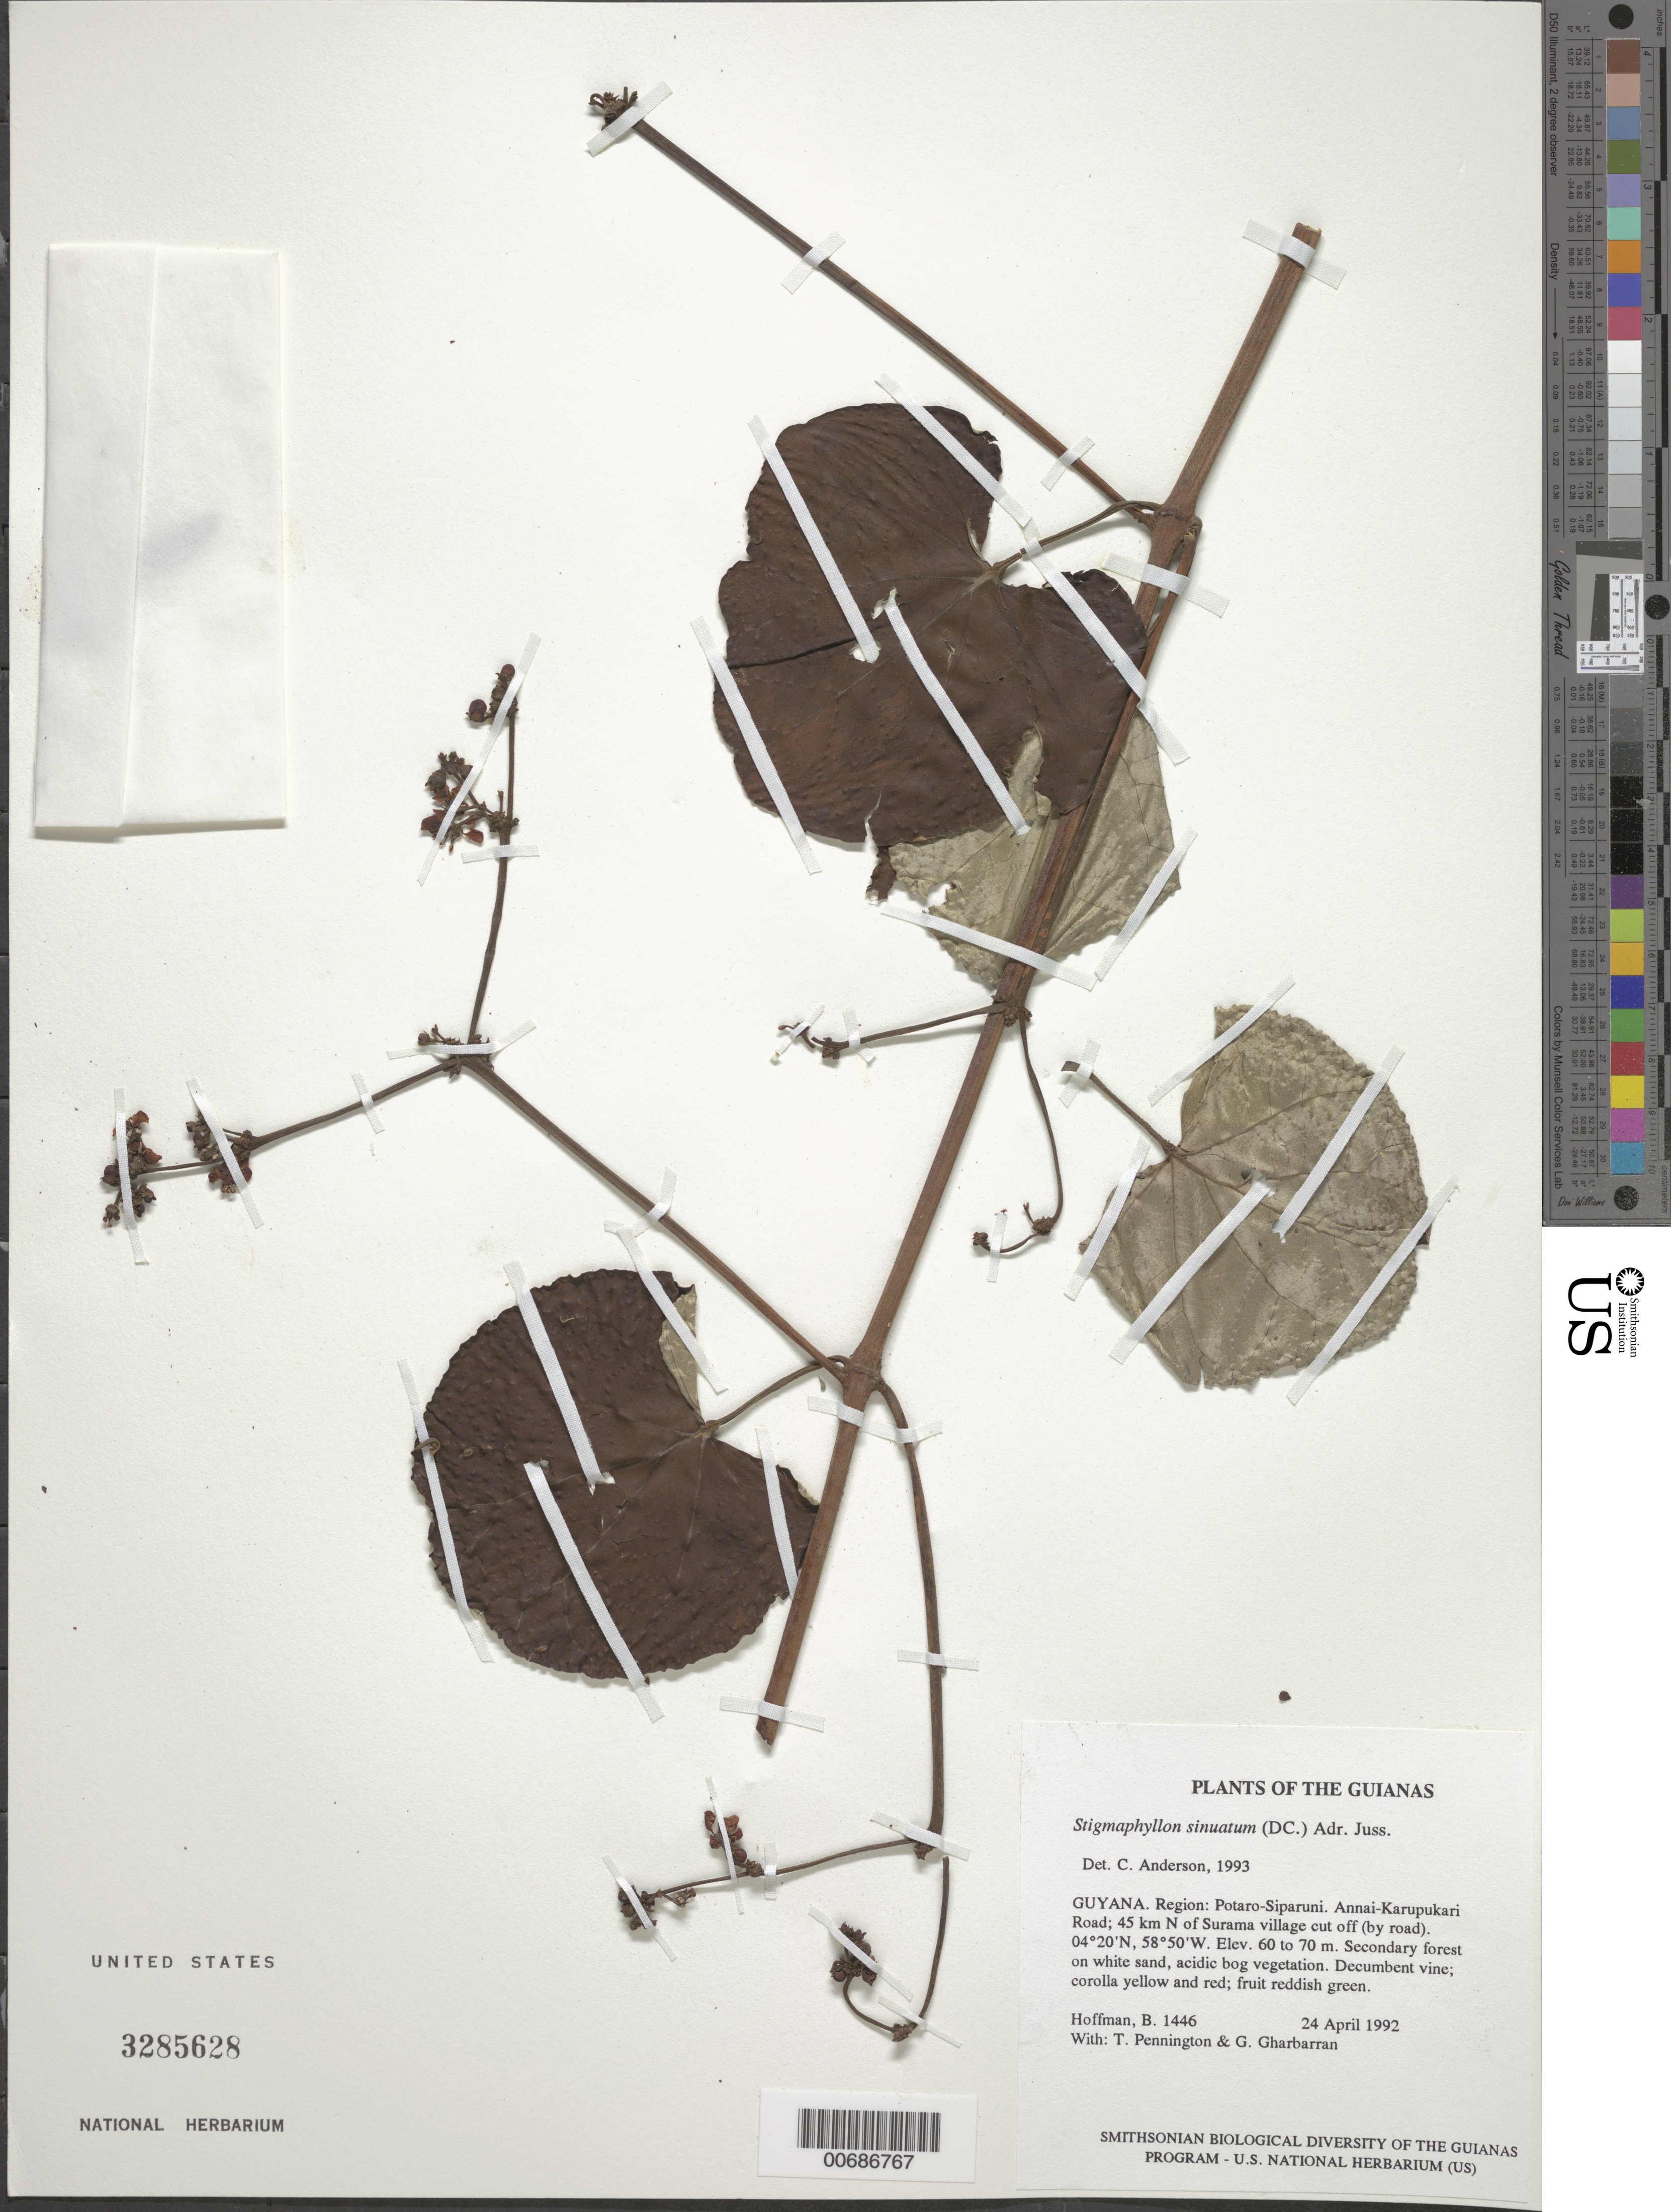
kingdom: Plantae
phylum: Tracheophyta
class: Magnoliopsida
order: Malpighiales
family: Malpighiaceae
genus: Stigmaphyllon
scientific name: Stigmaphyllon sinuatum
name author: (DC.) A. Juss.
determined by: Anderson, C.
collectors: B. Hoffman, R. T. Pennington & G. Gharbarran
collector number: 1446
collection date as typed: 24 April 1992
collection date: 1992-04-24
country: Guyana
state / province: Potaro-Siparuni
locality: Annai-Karupukari Road; 45 km N of Surama village cut off (by road). Iwokrama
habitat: Secondary forest on white sand, acidic bog vegetation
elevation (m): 60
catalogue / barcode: US 3285628